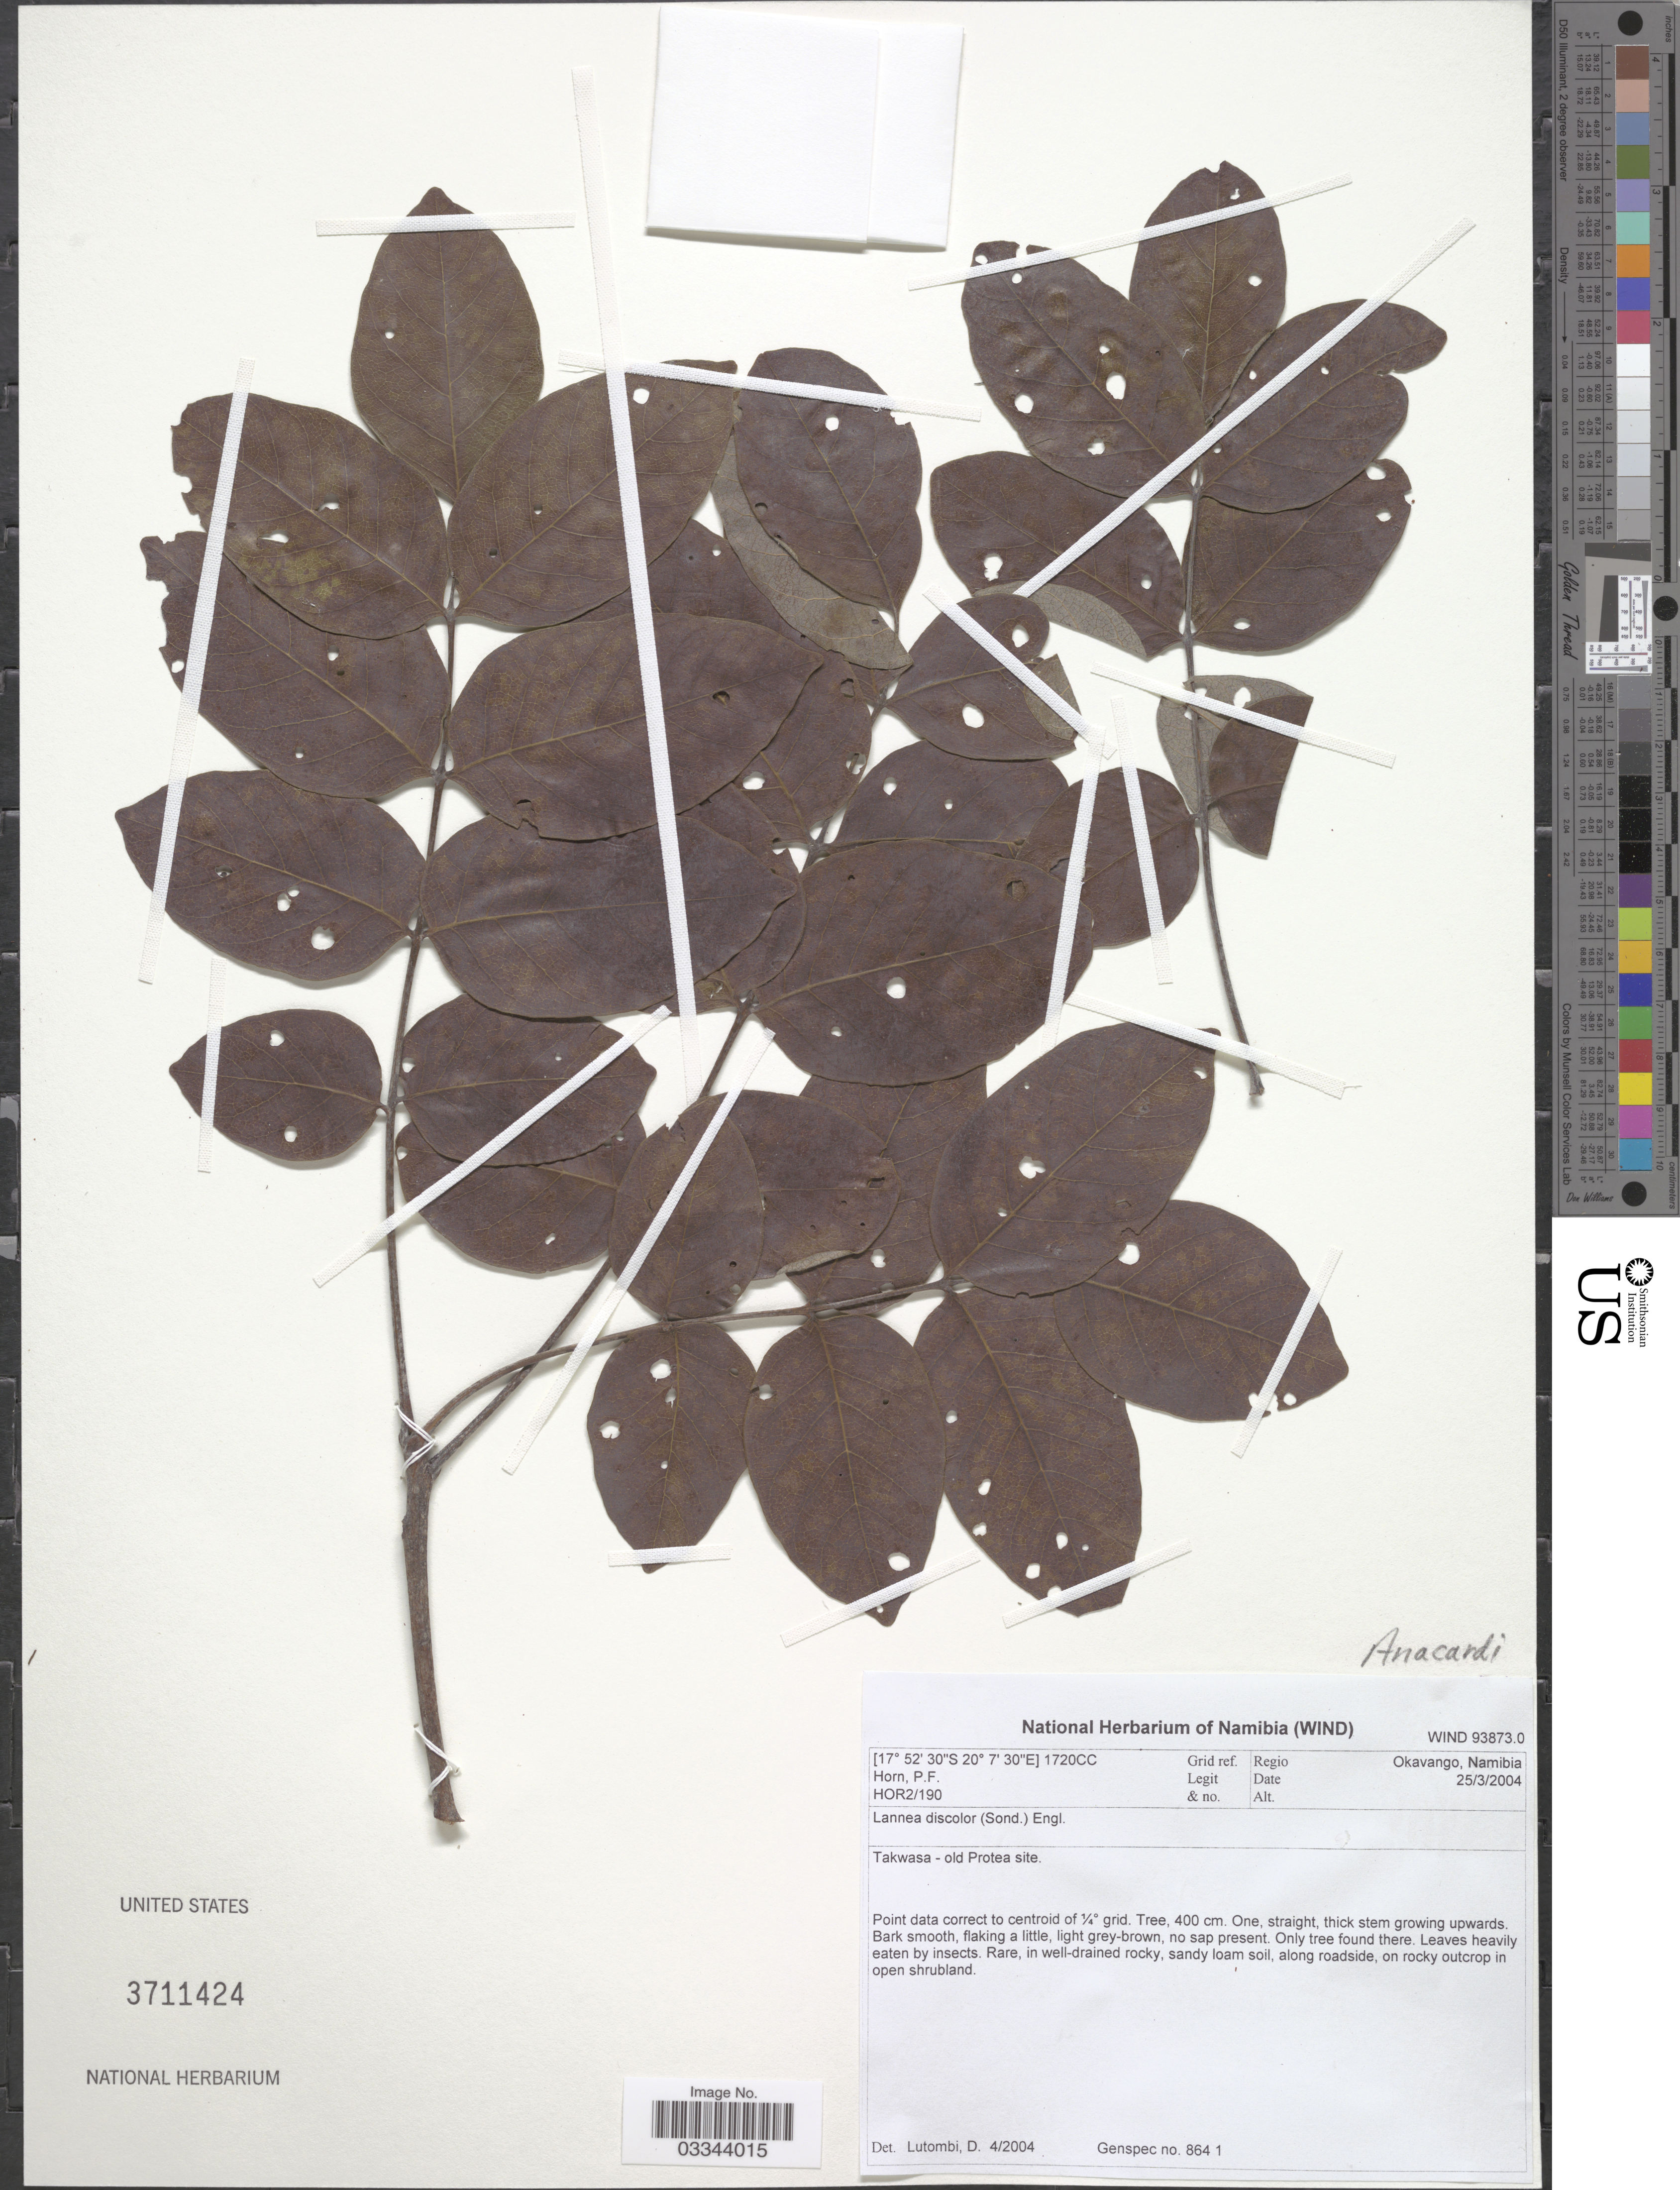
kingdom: Plantae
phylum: Tracheophyta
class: Magnoliopsida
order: Sapindales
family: Anacardiaceae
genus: Lannea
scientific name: Lannea discolor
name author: (Sond.) Engl.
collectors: P. Horn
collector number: HOR2/190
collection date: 2004-03-25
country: Namibia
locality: Grid ref. 1720CC, Regio Okavango, Namibia, Takwasa - old Protea site.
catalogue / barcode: US 3711424